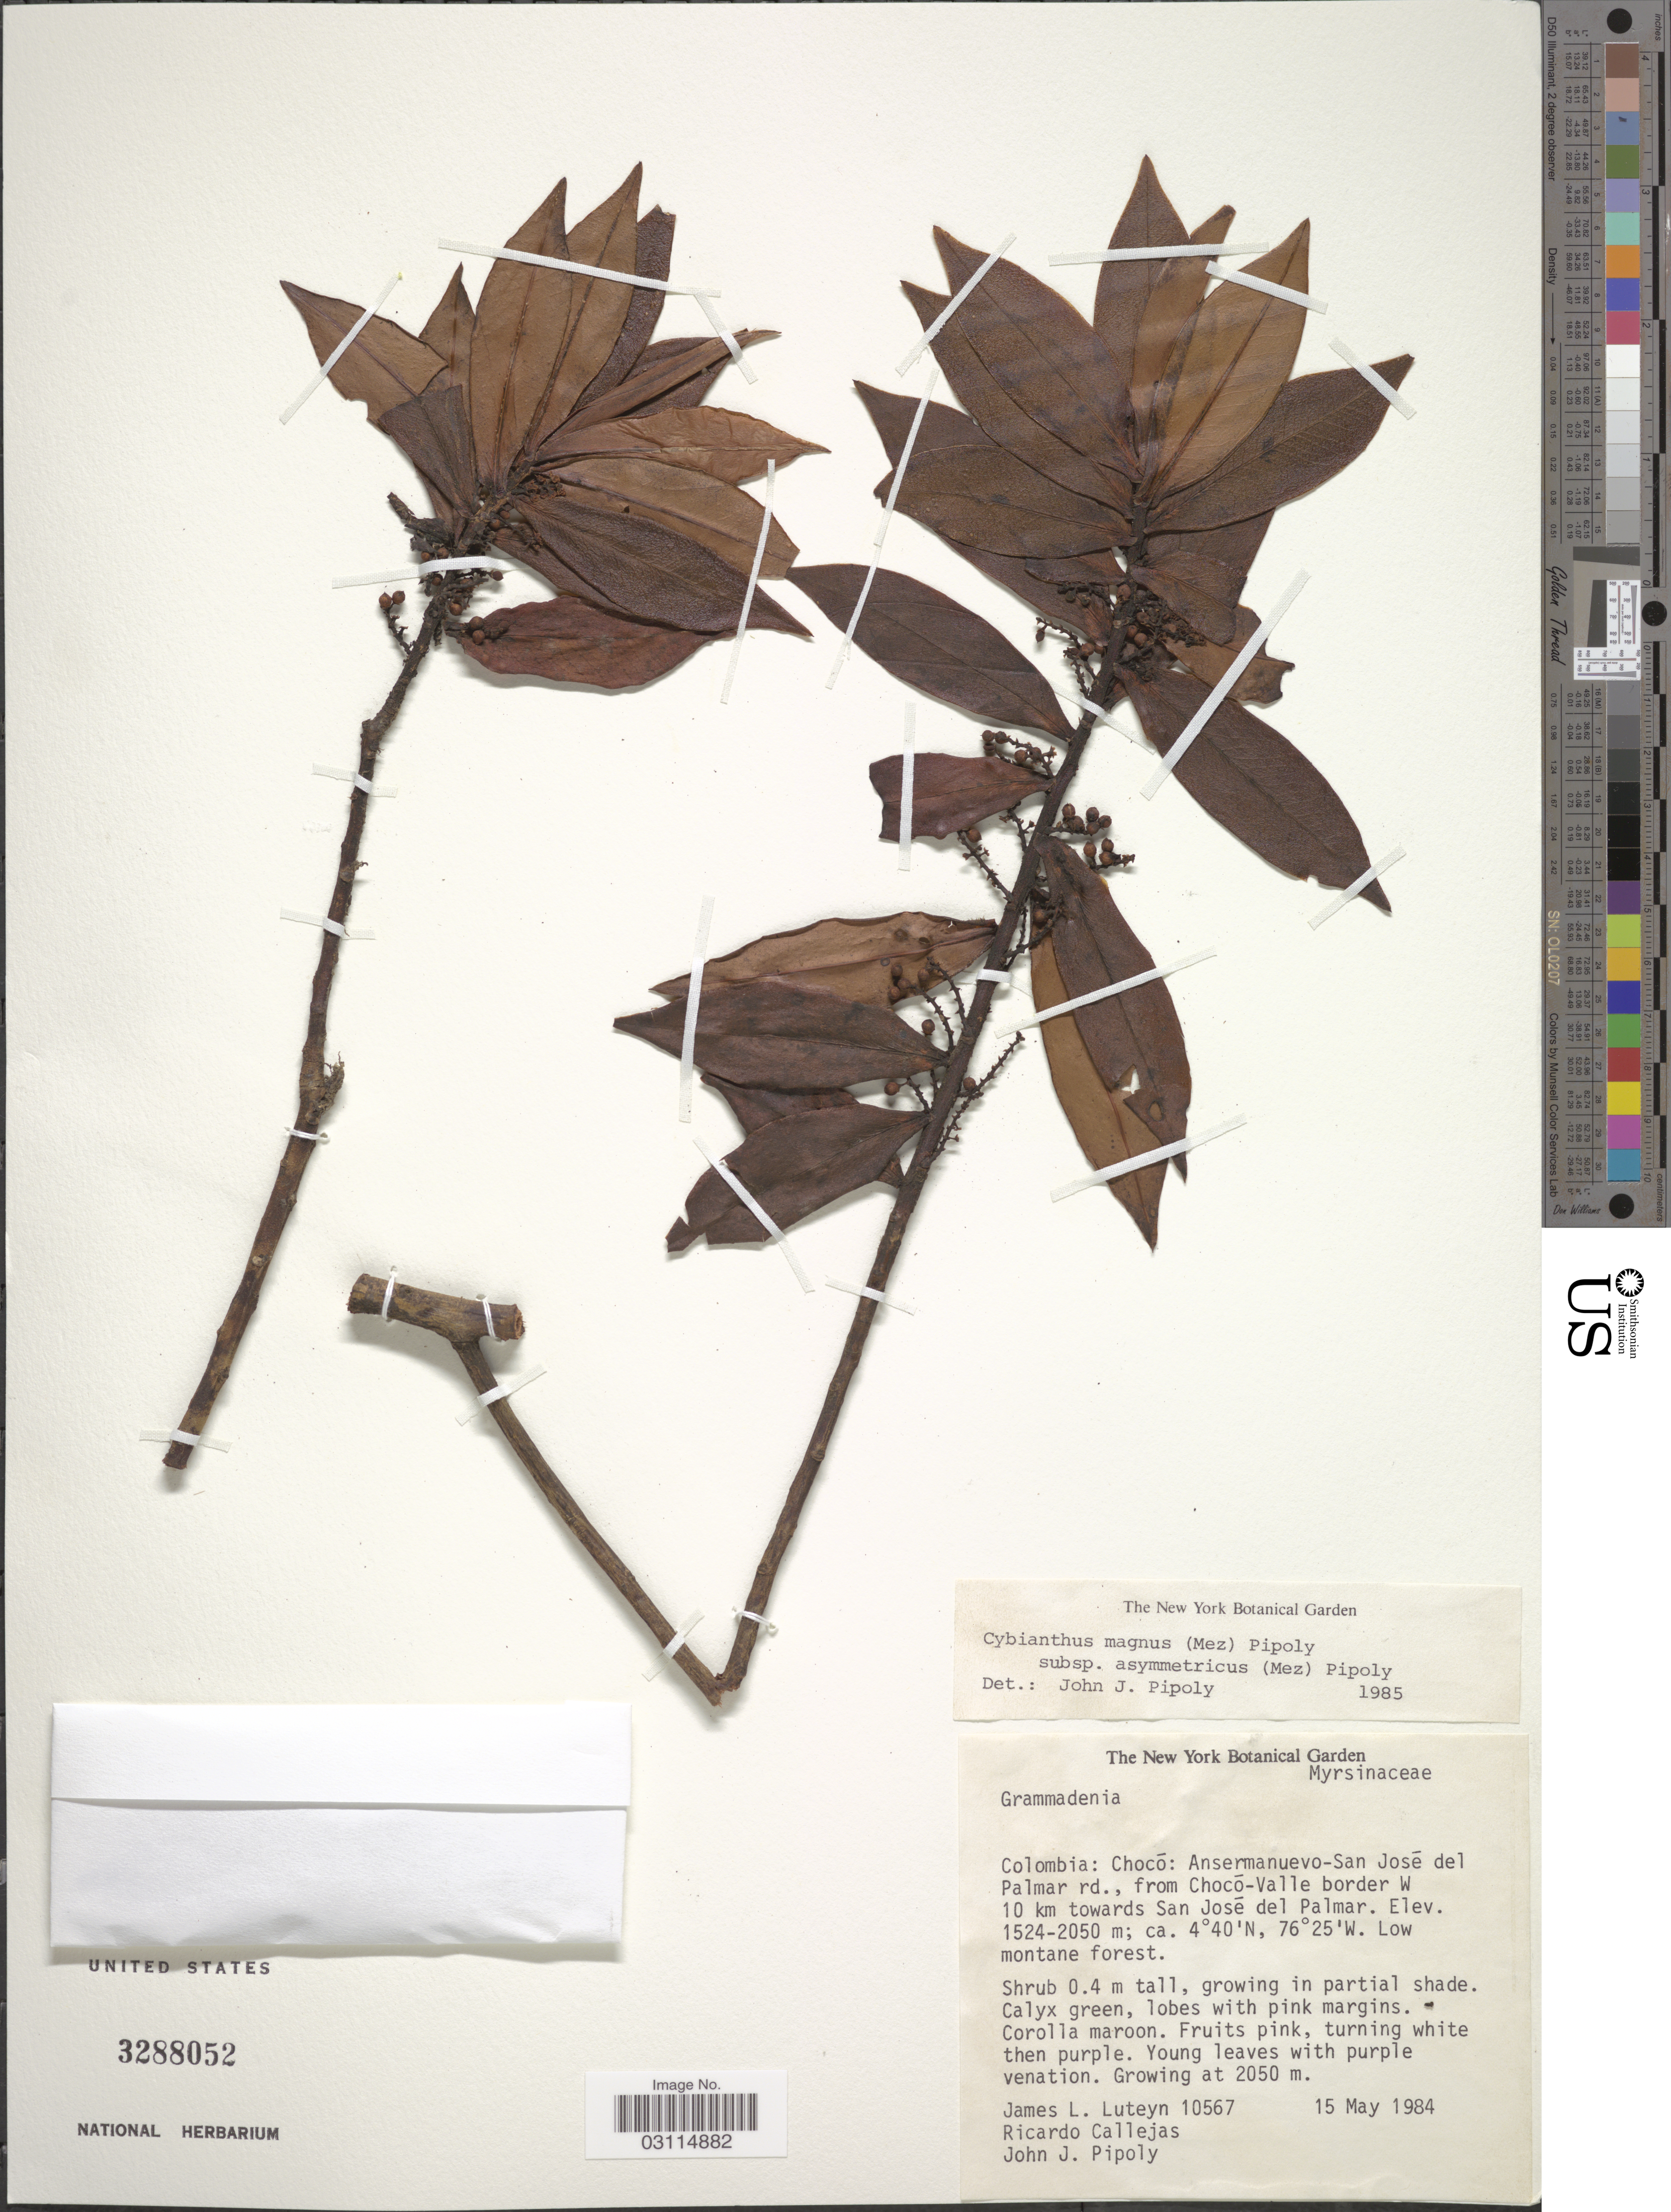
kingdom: Plantae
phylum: Tracheophyta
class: Magnoliopsida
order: Ericales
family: Primulaceae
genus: Cybianthus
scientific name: Cybianthus magnus subsp. asymmetricus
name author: (Mez) Pipoly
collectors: J. Luteyn, R. Callejas & J. J. Pipoly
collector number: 10567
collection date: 1984-05-15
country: Colombia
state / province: Chocó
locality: Ansermanuevo-San José del Palmar rd., from Chocó-Valle border W 10 km towards San José del Palmar.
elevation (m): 2050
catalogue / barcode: US 3288052